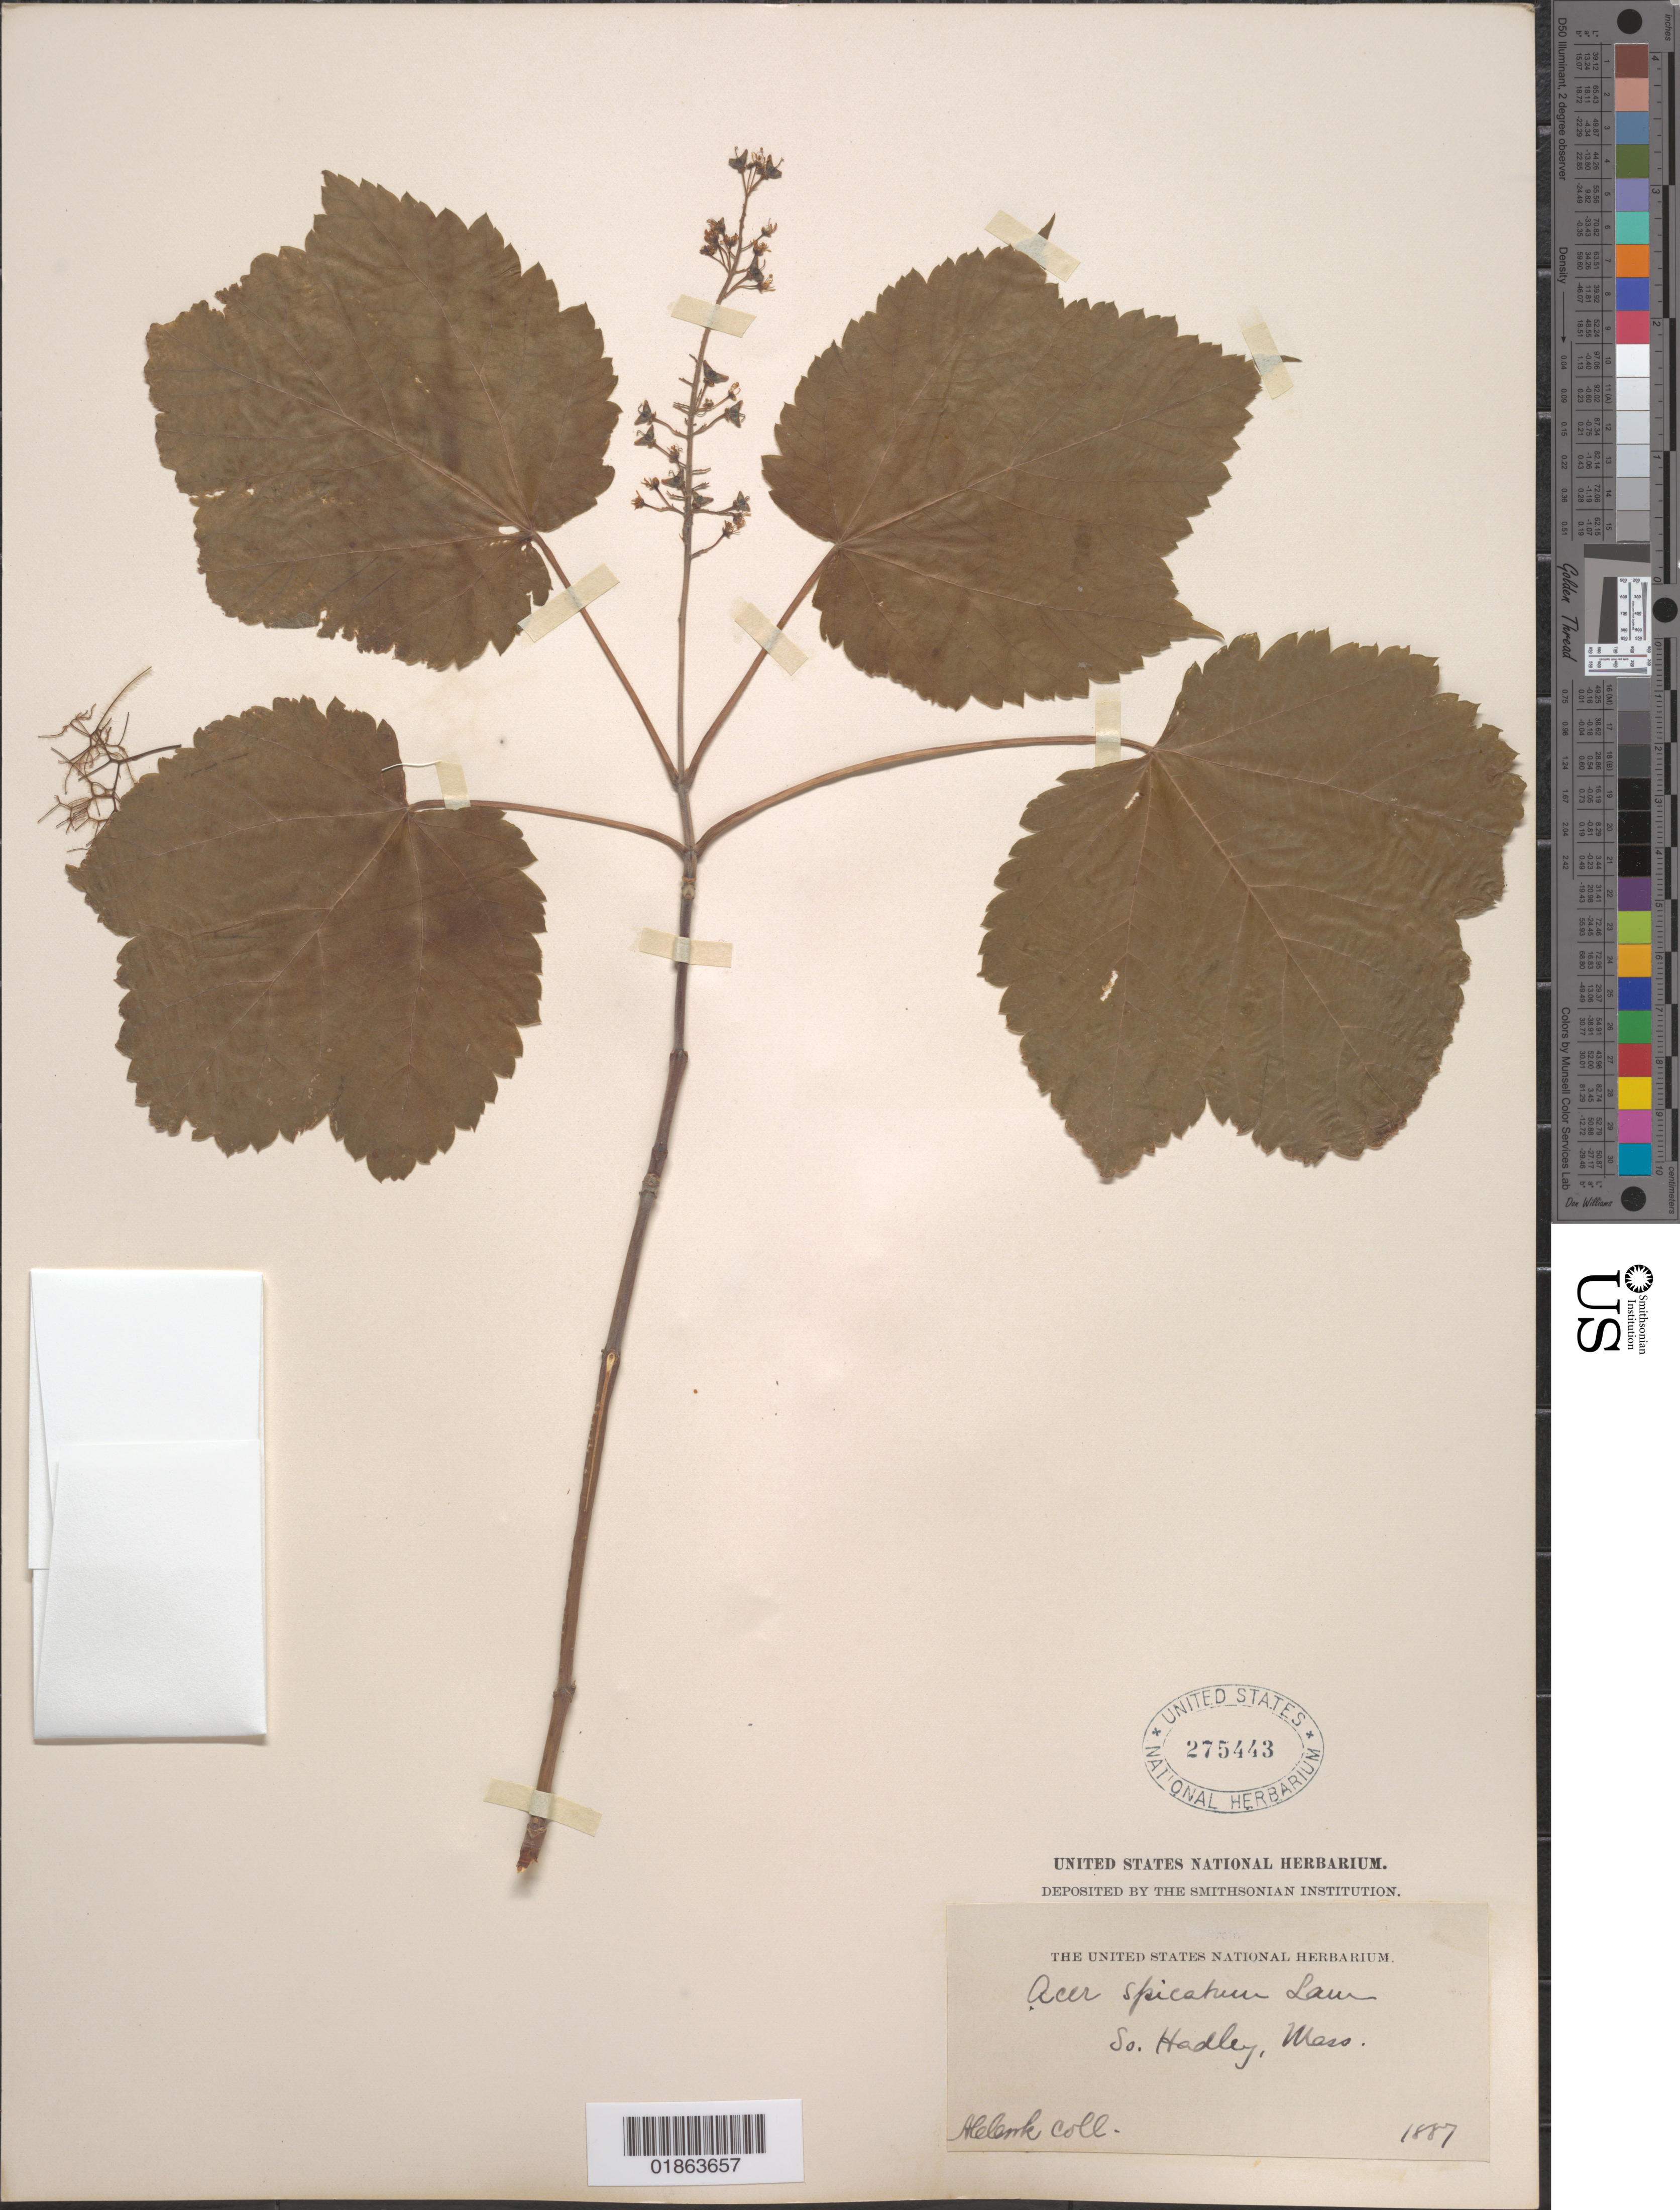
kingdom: Plantae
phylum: Tracheophyta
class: Magnoliopsida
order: Sapindales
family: Sapindaceae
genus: Acer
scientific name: Acer spicatum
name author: Lam.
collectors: A. Cook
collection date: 1887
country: United States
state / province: Massachusetts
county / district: Hampshire County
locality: So. Hadley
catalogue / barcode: US 275443